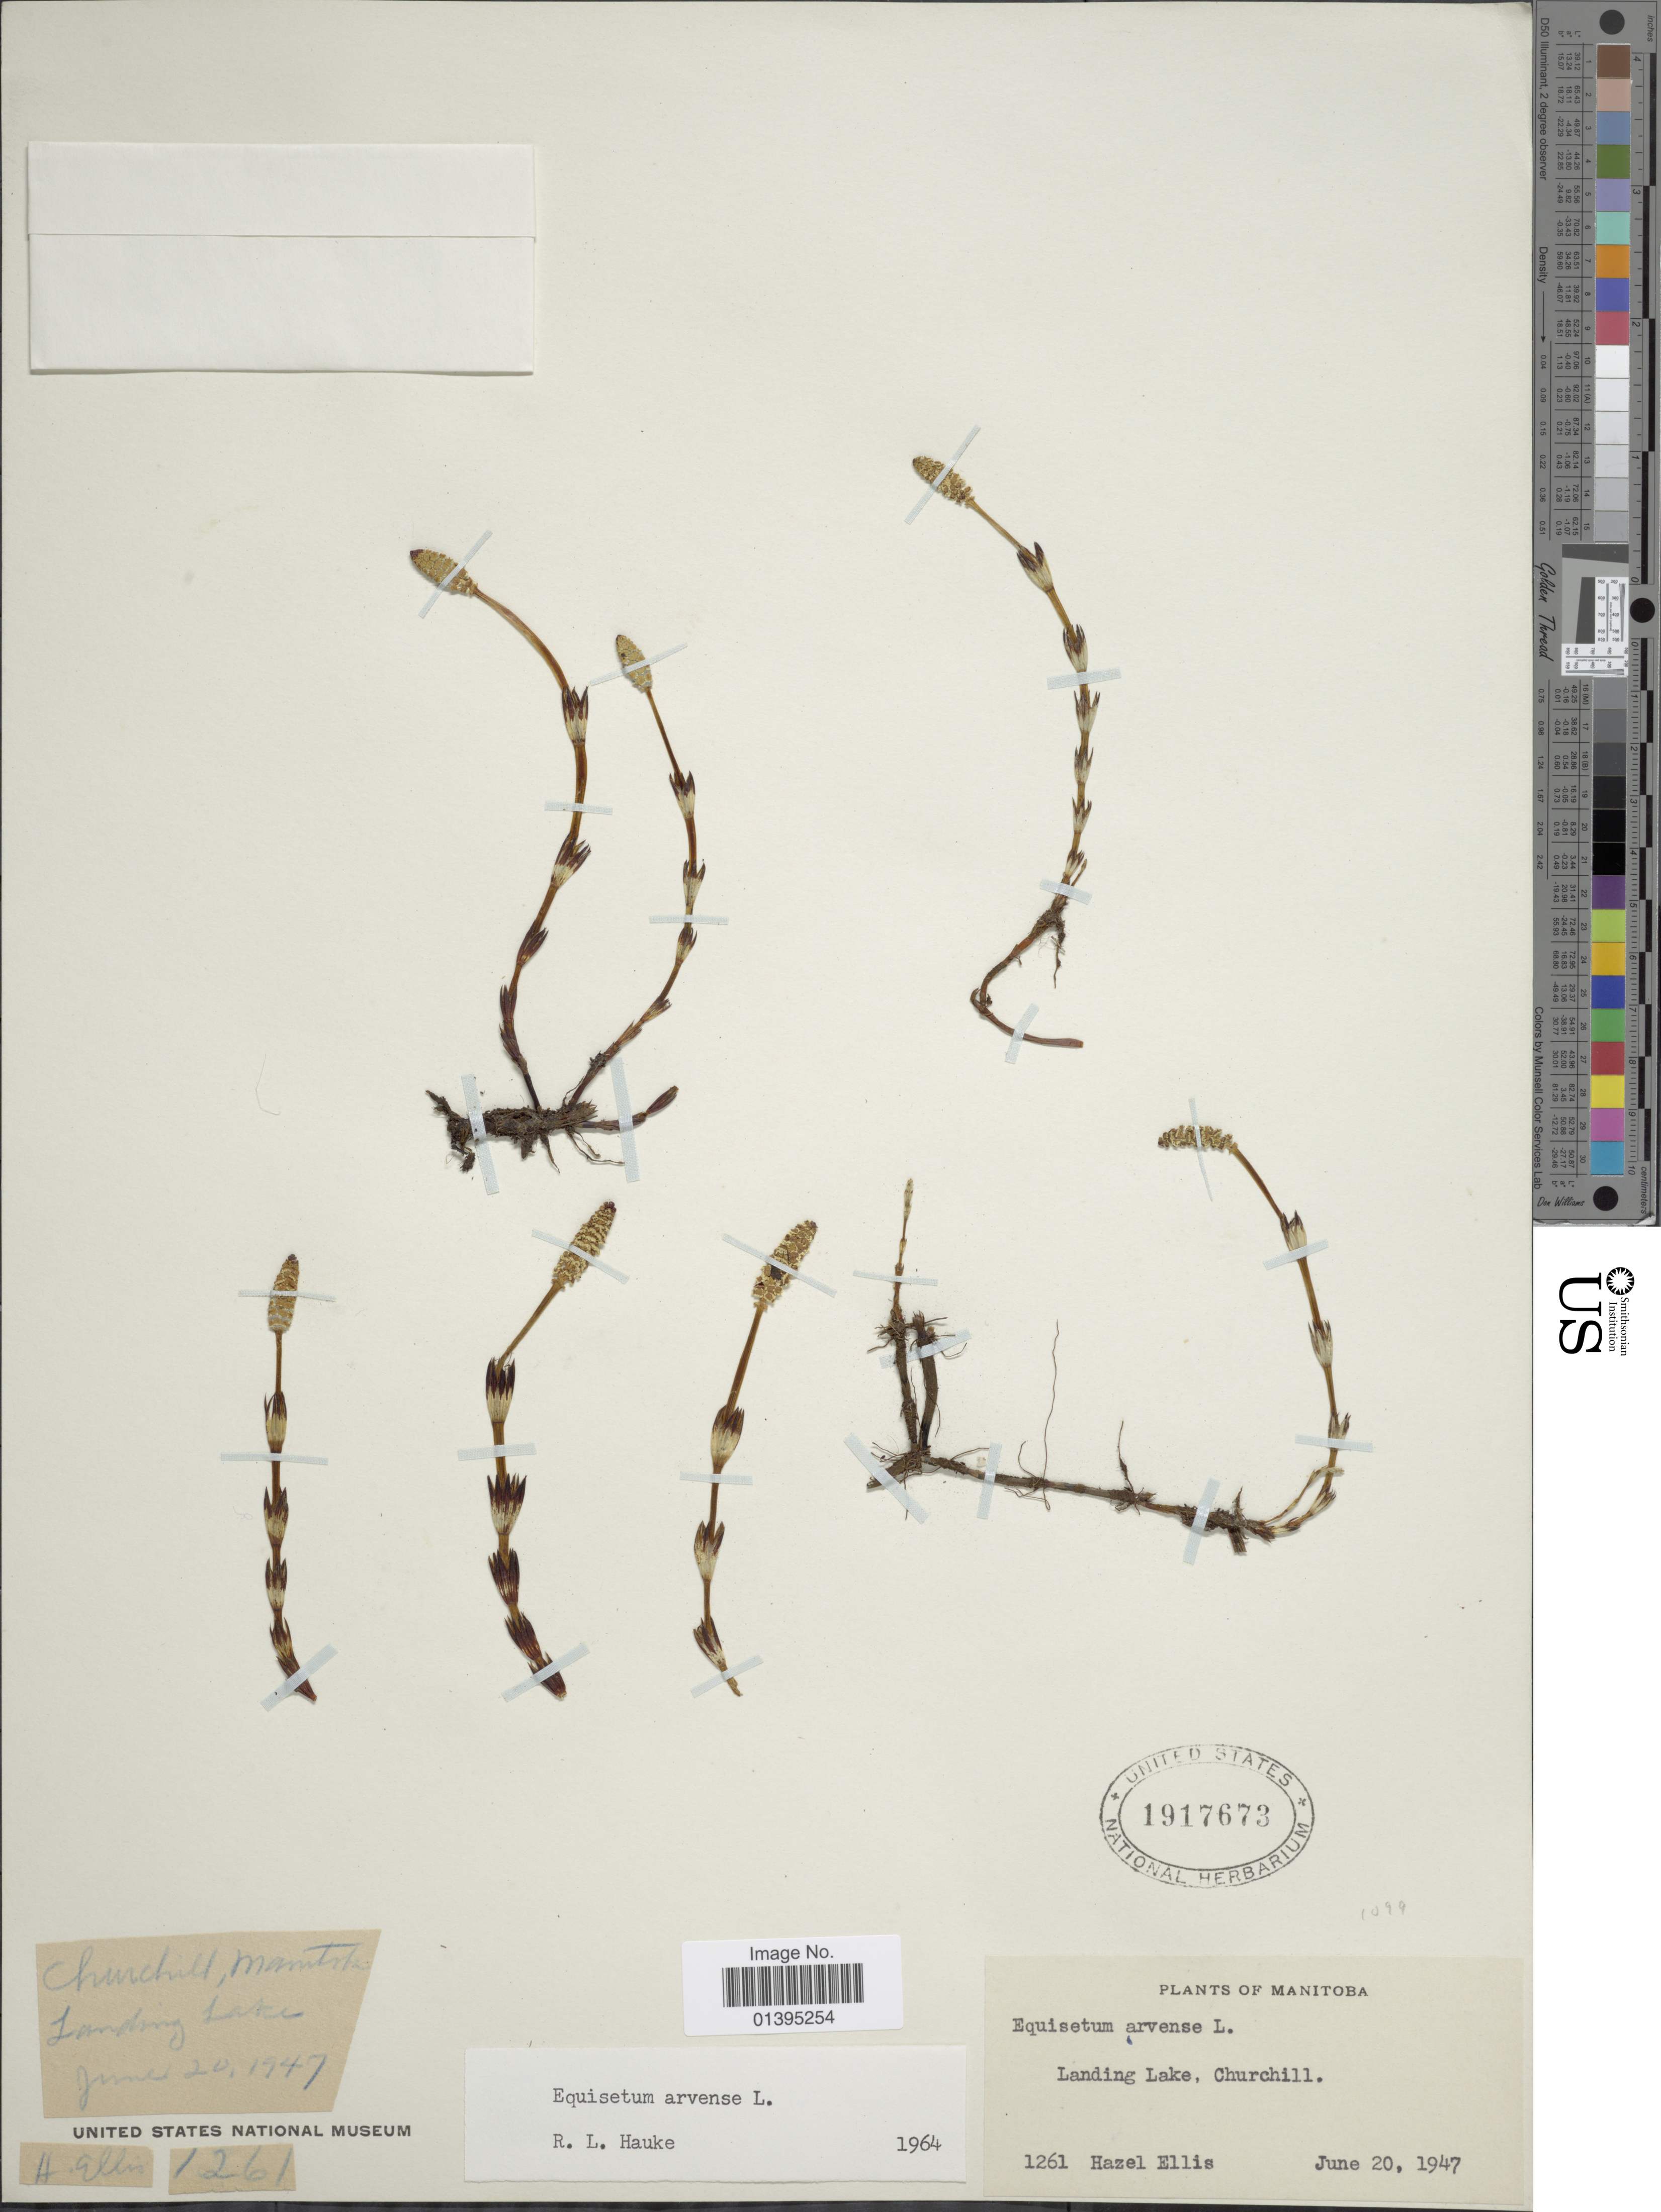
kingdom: Plantae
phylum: Tracheophyta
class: Polypodiopsida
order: Equisetales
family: Equisetaceae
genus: Equisetum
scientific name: Equisetum arvense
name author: L.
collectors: H. Ellis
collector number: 1261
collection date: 1947-06-20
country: Canada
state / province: Manitoba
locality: Landing Lake, Churchill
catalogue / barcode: US 1917673